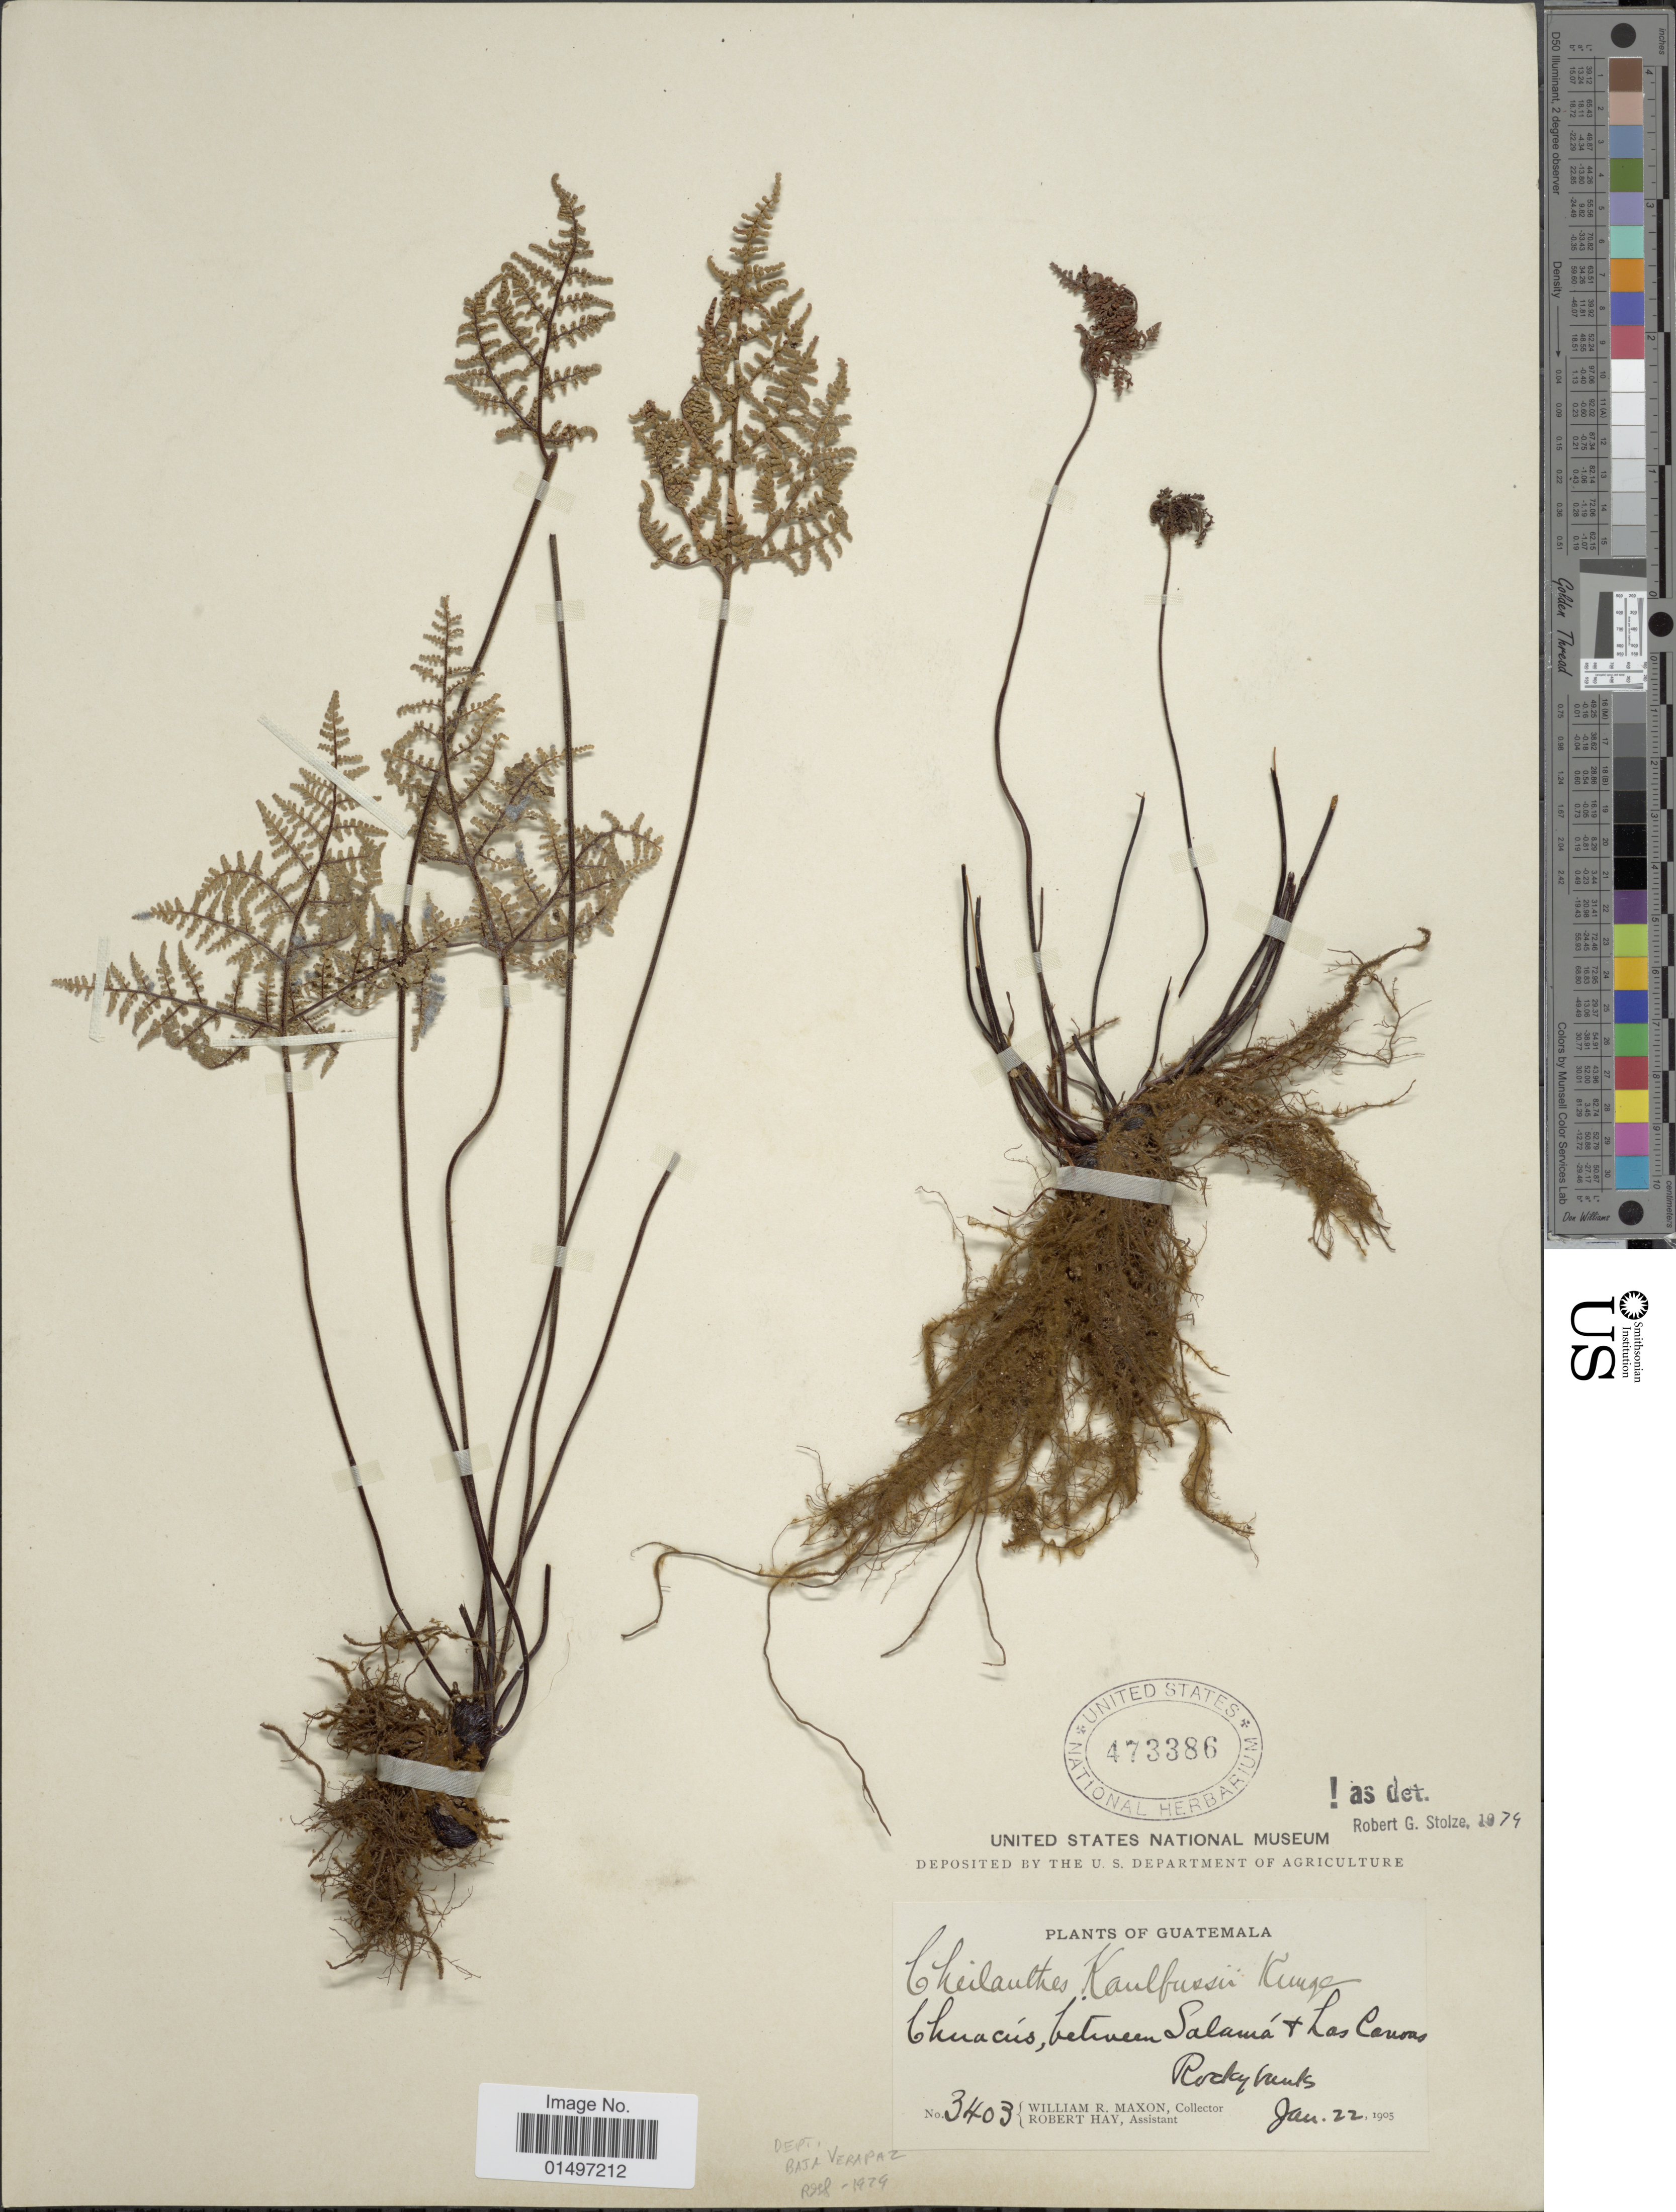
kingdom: Plantae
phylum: Tracheophyta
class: Polypodiopsida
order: Polypodiales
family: Pteridaceae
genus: Gaga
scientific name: Gaga kaulfussii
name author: (Kunze) Fay W. Li & Windham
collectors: W. R. Maxon & R. H. Hay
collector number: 3403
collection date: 1905-01-22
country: Guatemala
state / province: Baja Verapaz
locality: Guatemala, Chuacús between Salamá and Las Canoas.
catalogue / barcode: US 473386